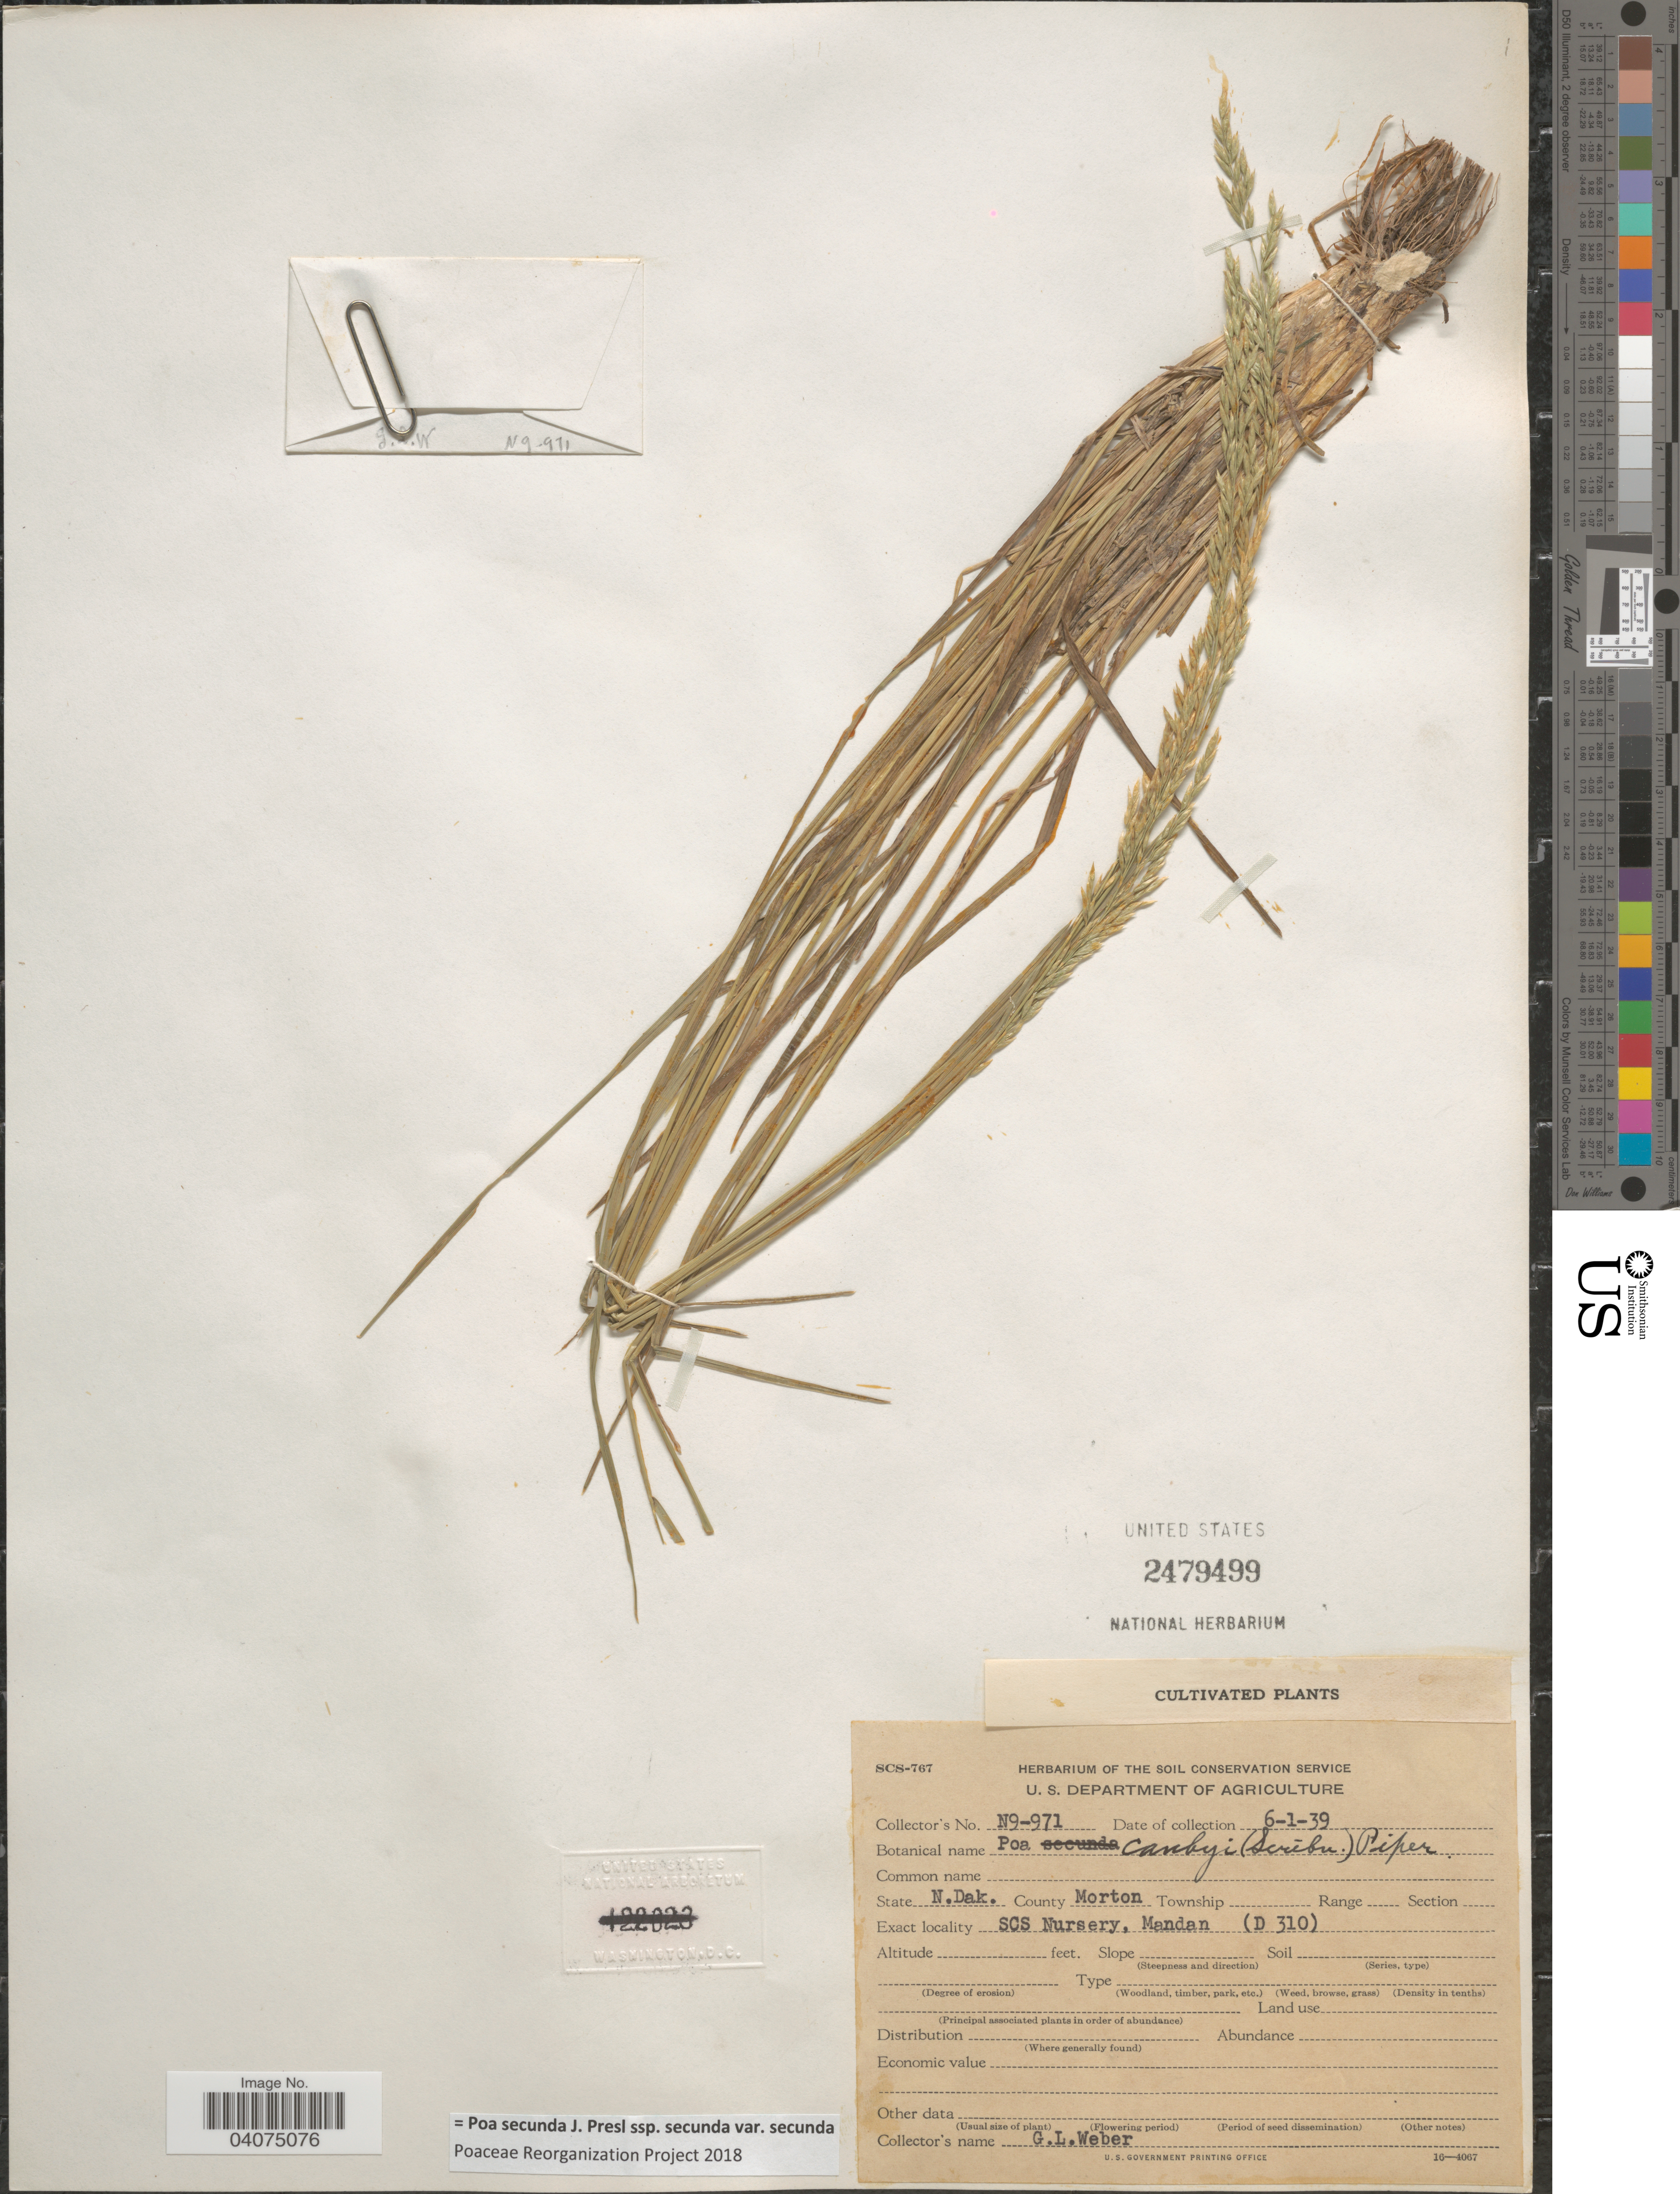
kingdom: Plantae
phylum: Tracheophyta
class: Liliopsida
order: Poales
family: Poaceae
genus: Poa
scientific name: Poa secunda subsp. secunda var. secunda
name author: J. Presl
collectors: G. Weber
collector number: N9-971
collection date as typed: Transcribed d/m/y: 1/6/39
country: United States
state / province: North Dakota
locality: County Morton. SCS Nursery, Mandan (D 310).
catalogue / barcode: US 2479499